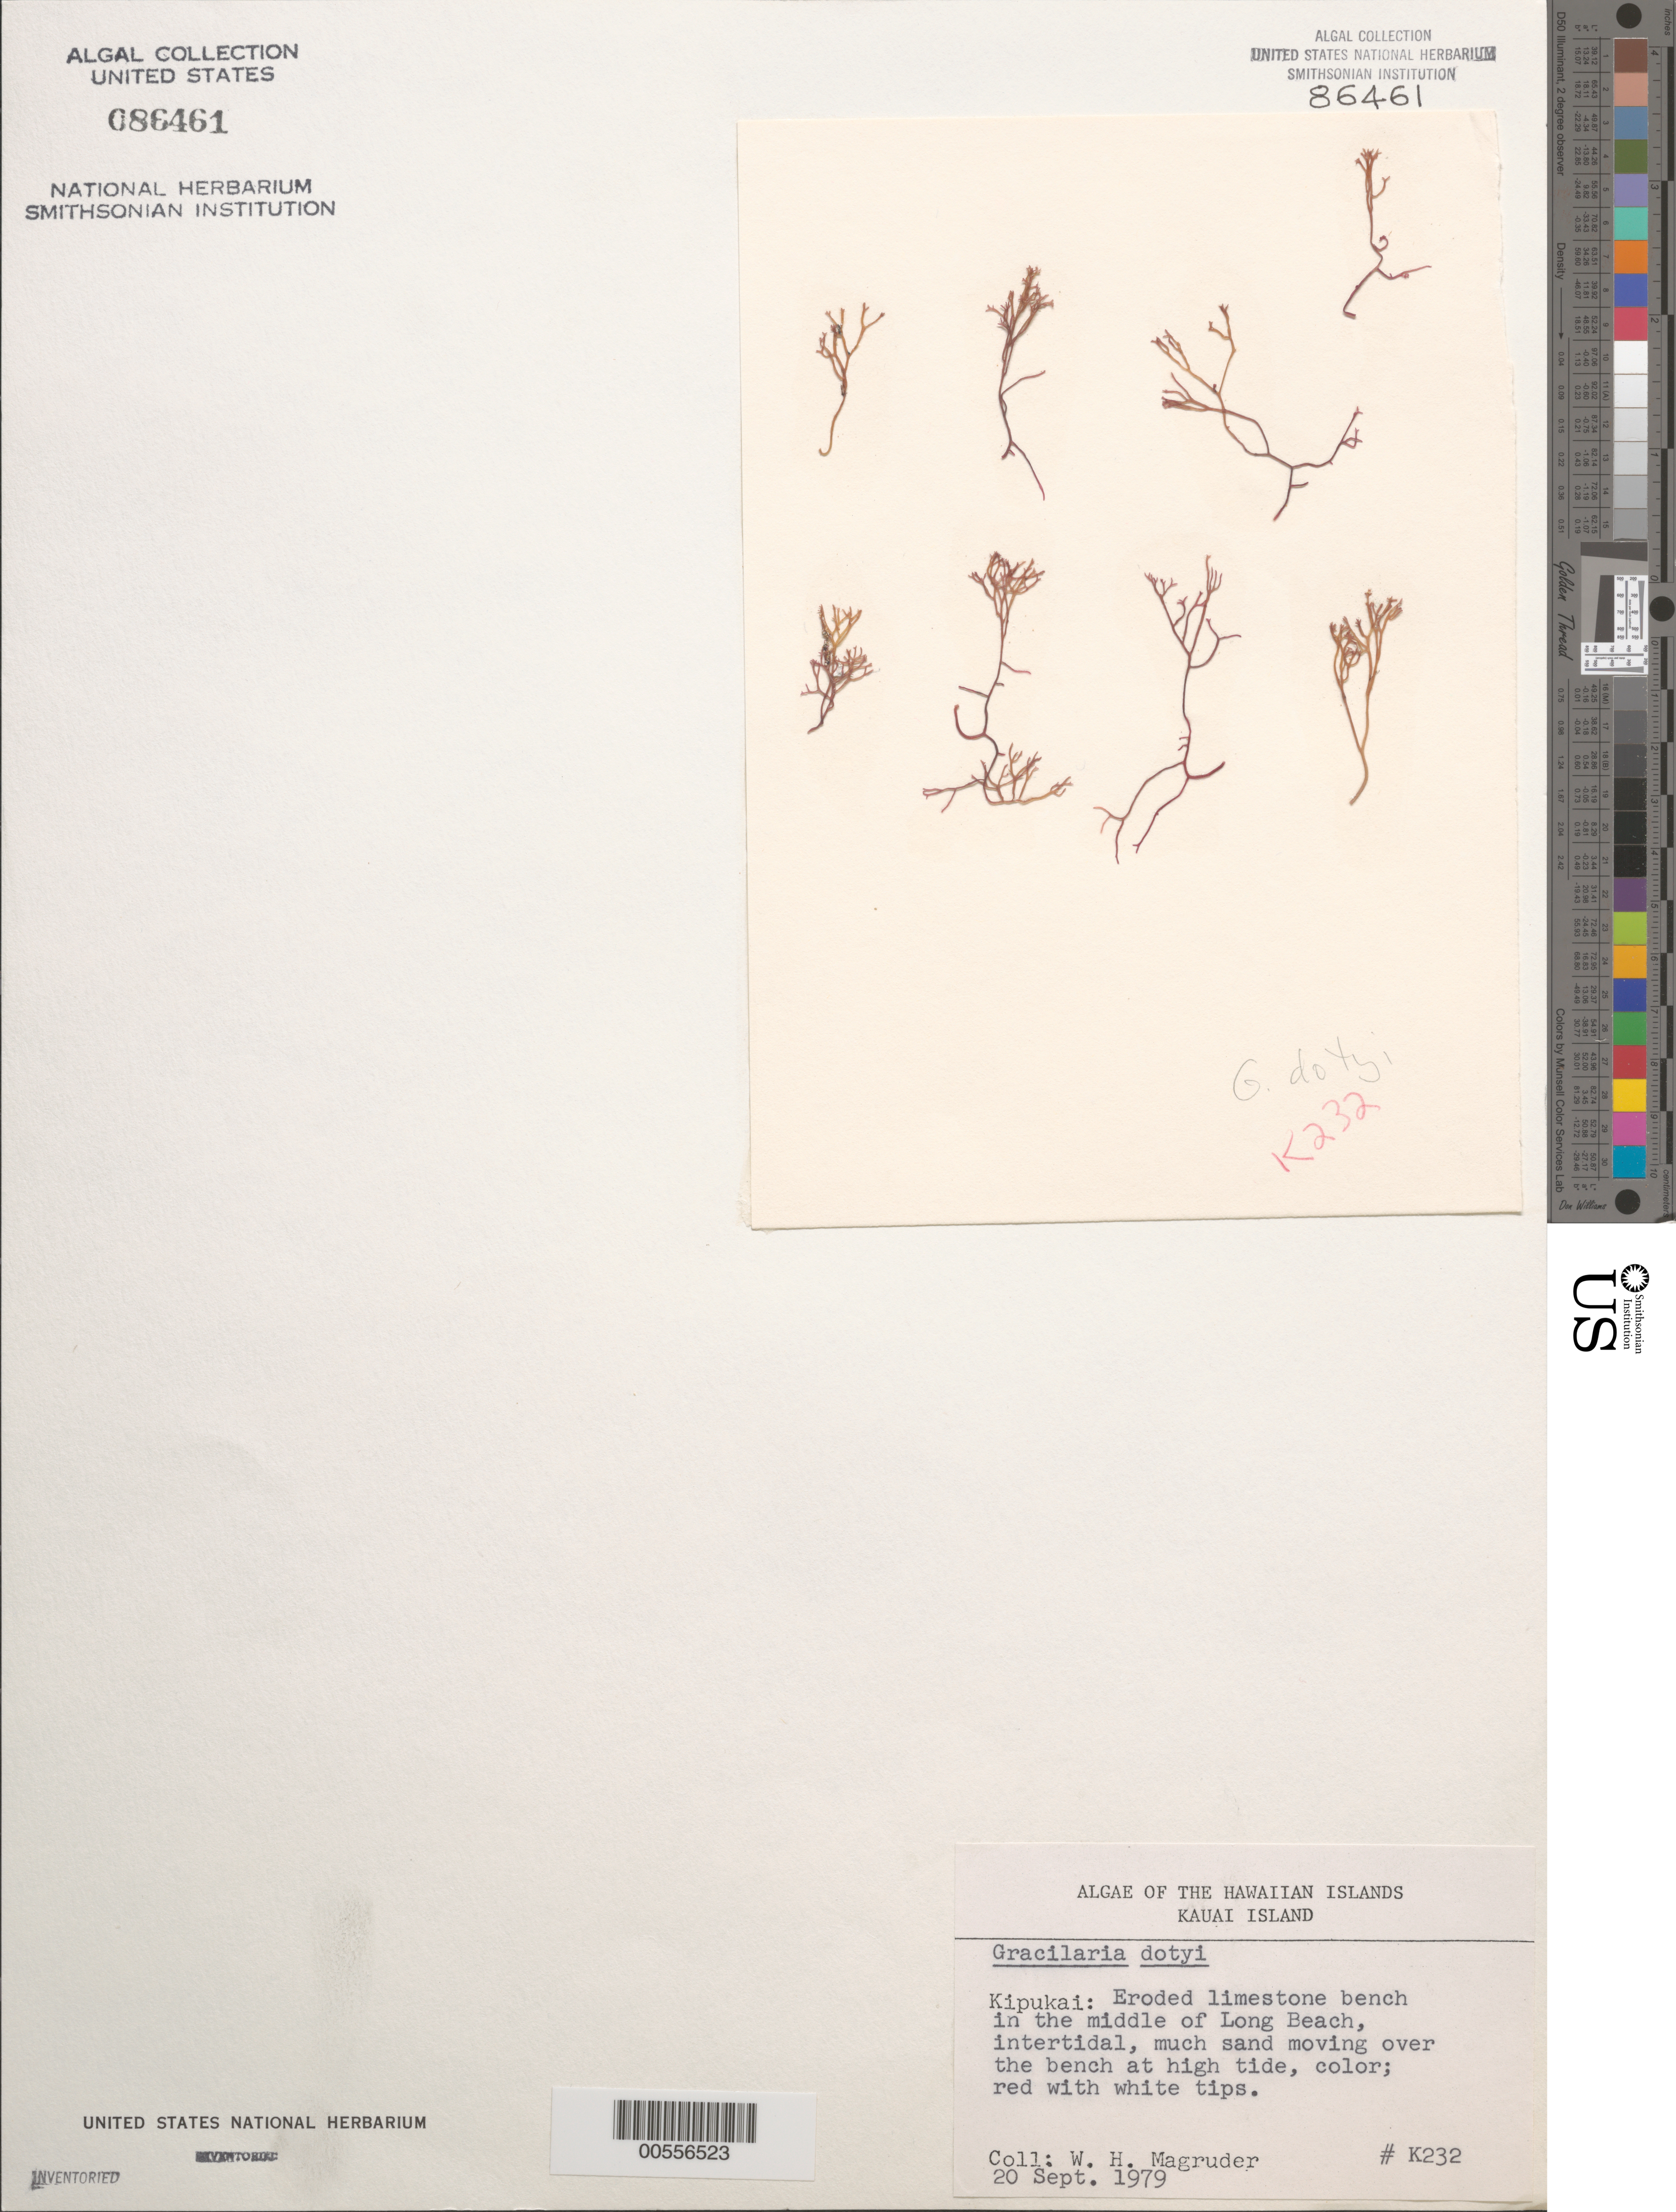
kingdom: Plantae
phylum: Rhodophyta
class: Florideophyceae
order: Gracilariales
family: Gracilariaceae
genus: Gracilaria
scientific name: Gracilaria dotyi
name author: M.D. Hoyle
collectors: W. Magruder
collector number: K232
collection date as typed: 20 Sep 1979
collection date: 1979-09-20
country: United States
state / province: Hawaii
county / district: Kauai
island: Kaua'i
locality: Kipukai, Long Beach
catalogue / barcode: US 86461